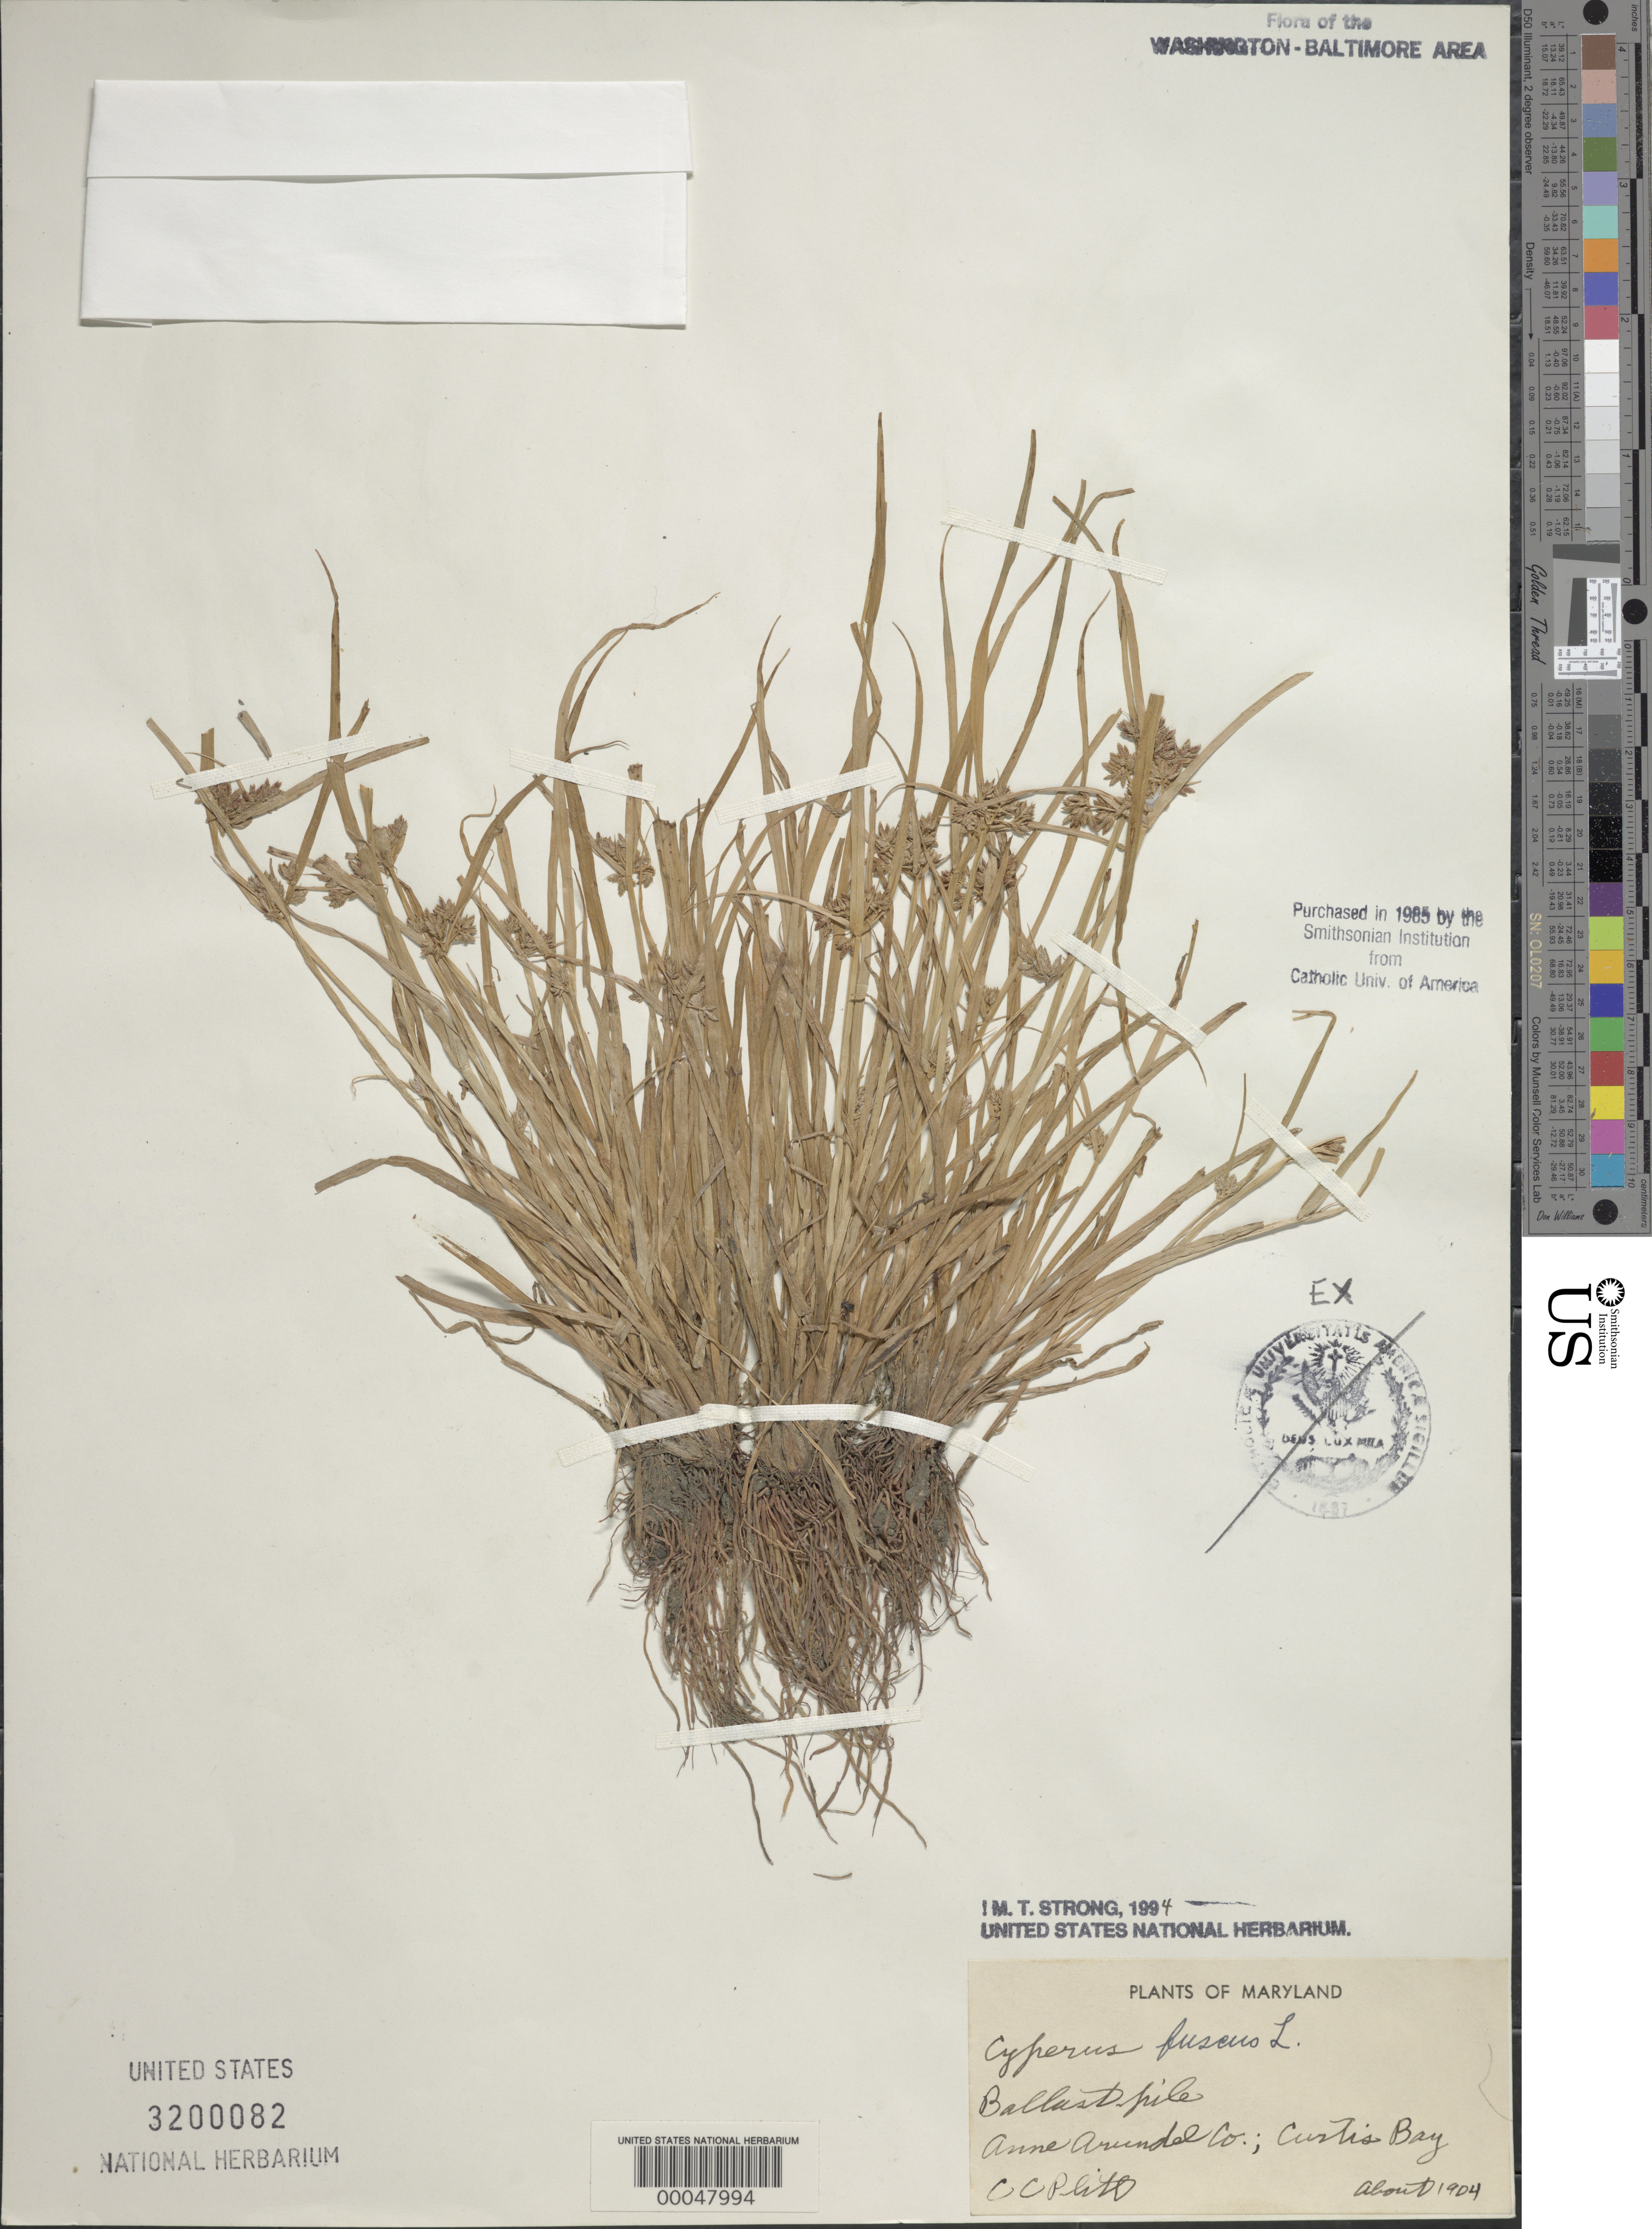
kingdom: Plantae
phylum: Tracheophyta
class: Liliopsida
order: Poales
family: Cyperaceae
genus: Cyperus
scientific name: Cyperus fuscus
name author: L.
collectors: C. Plitt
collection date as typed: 1904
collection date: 1904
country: United States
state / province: Maryland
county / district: Anne Arundel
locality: Curtis Bay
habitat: Ballast pile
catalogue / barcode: US 3200082